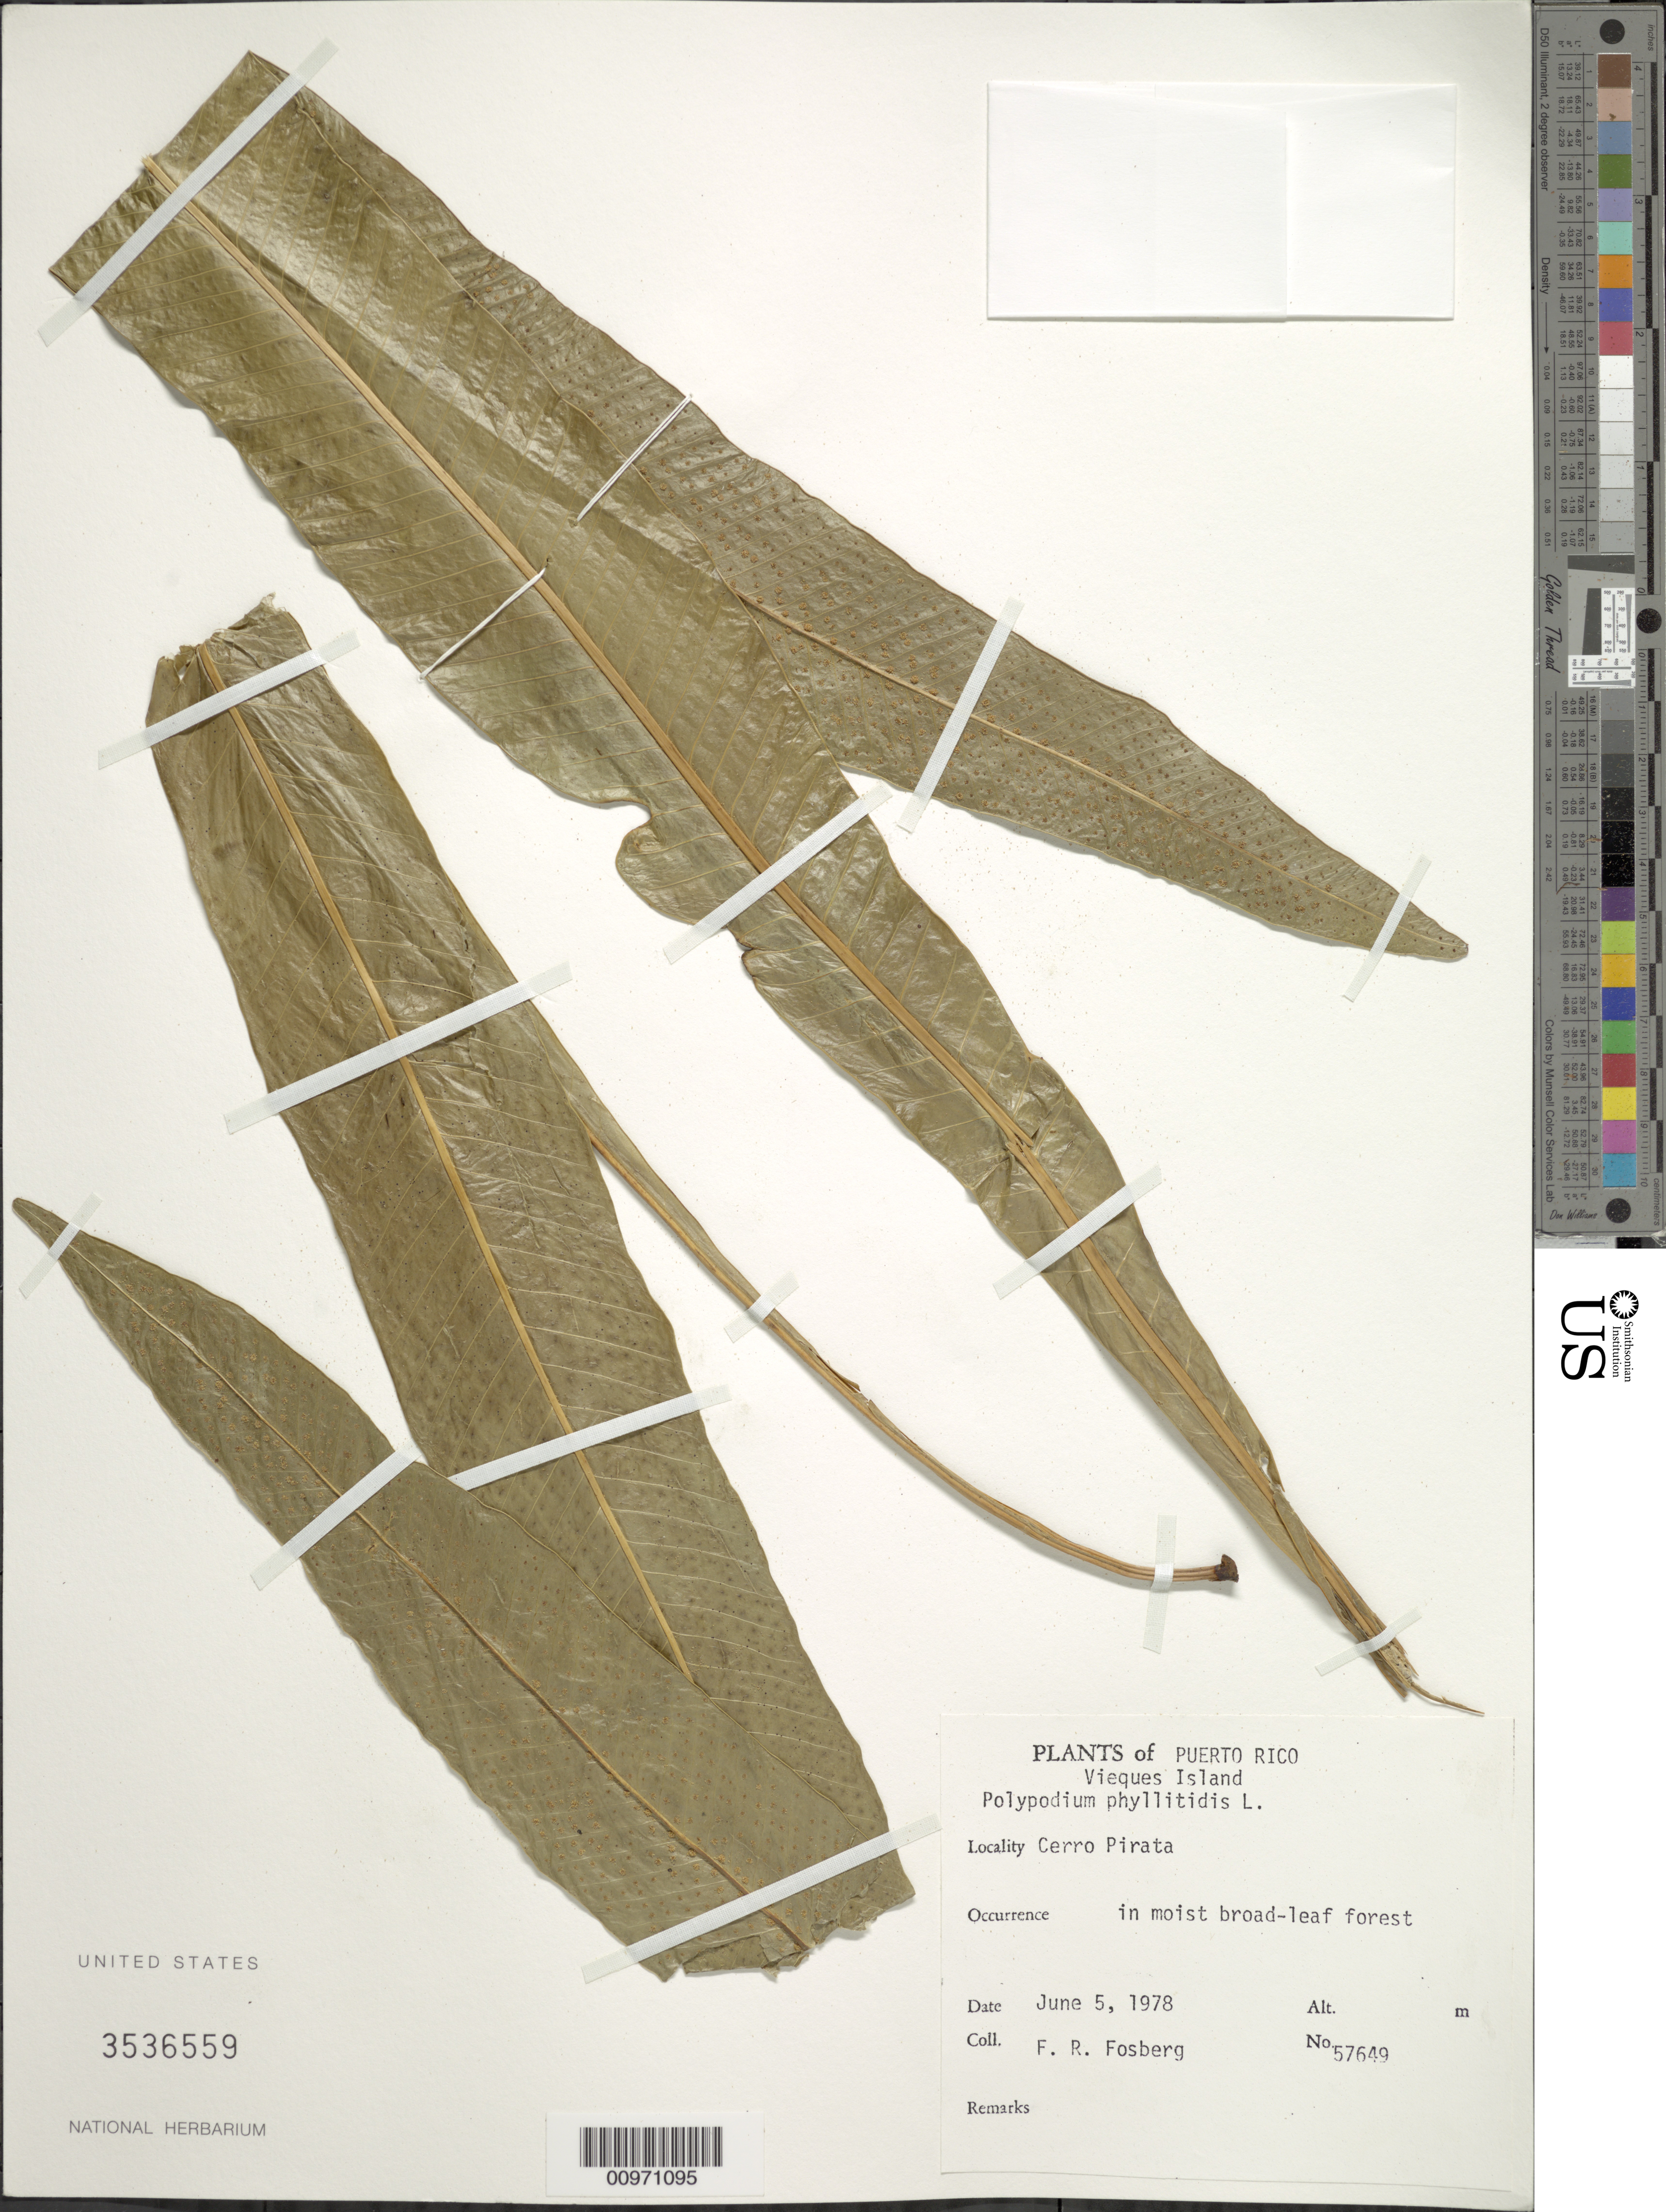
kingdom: Plantae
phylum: Tracheophyta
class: Polypodiopsida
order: Polypodiales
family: Polypodiaceae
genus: Campyloneurum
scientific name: Campyloneurum phyllitidis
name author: (L.) C. Presl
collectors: F. R. Fosberg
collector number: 57649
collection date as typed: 05 Jun 1978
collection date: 1978-06-05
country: Puerto Rico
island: Vieques I.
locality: Cerro Pirata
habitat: In moist broadleaf forest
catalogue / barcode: US 3536559